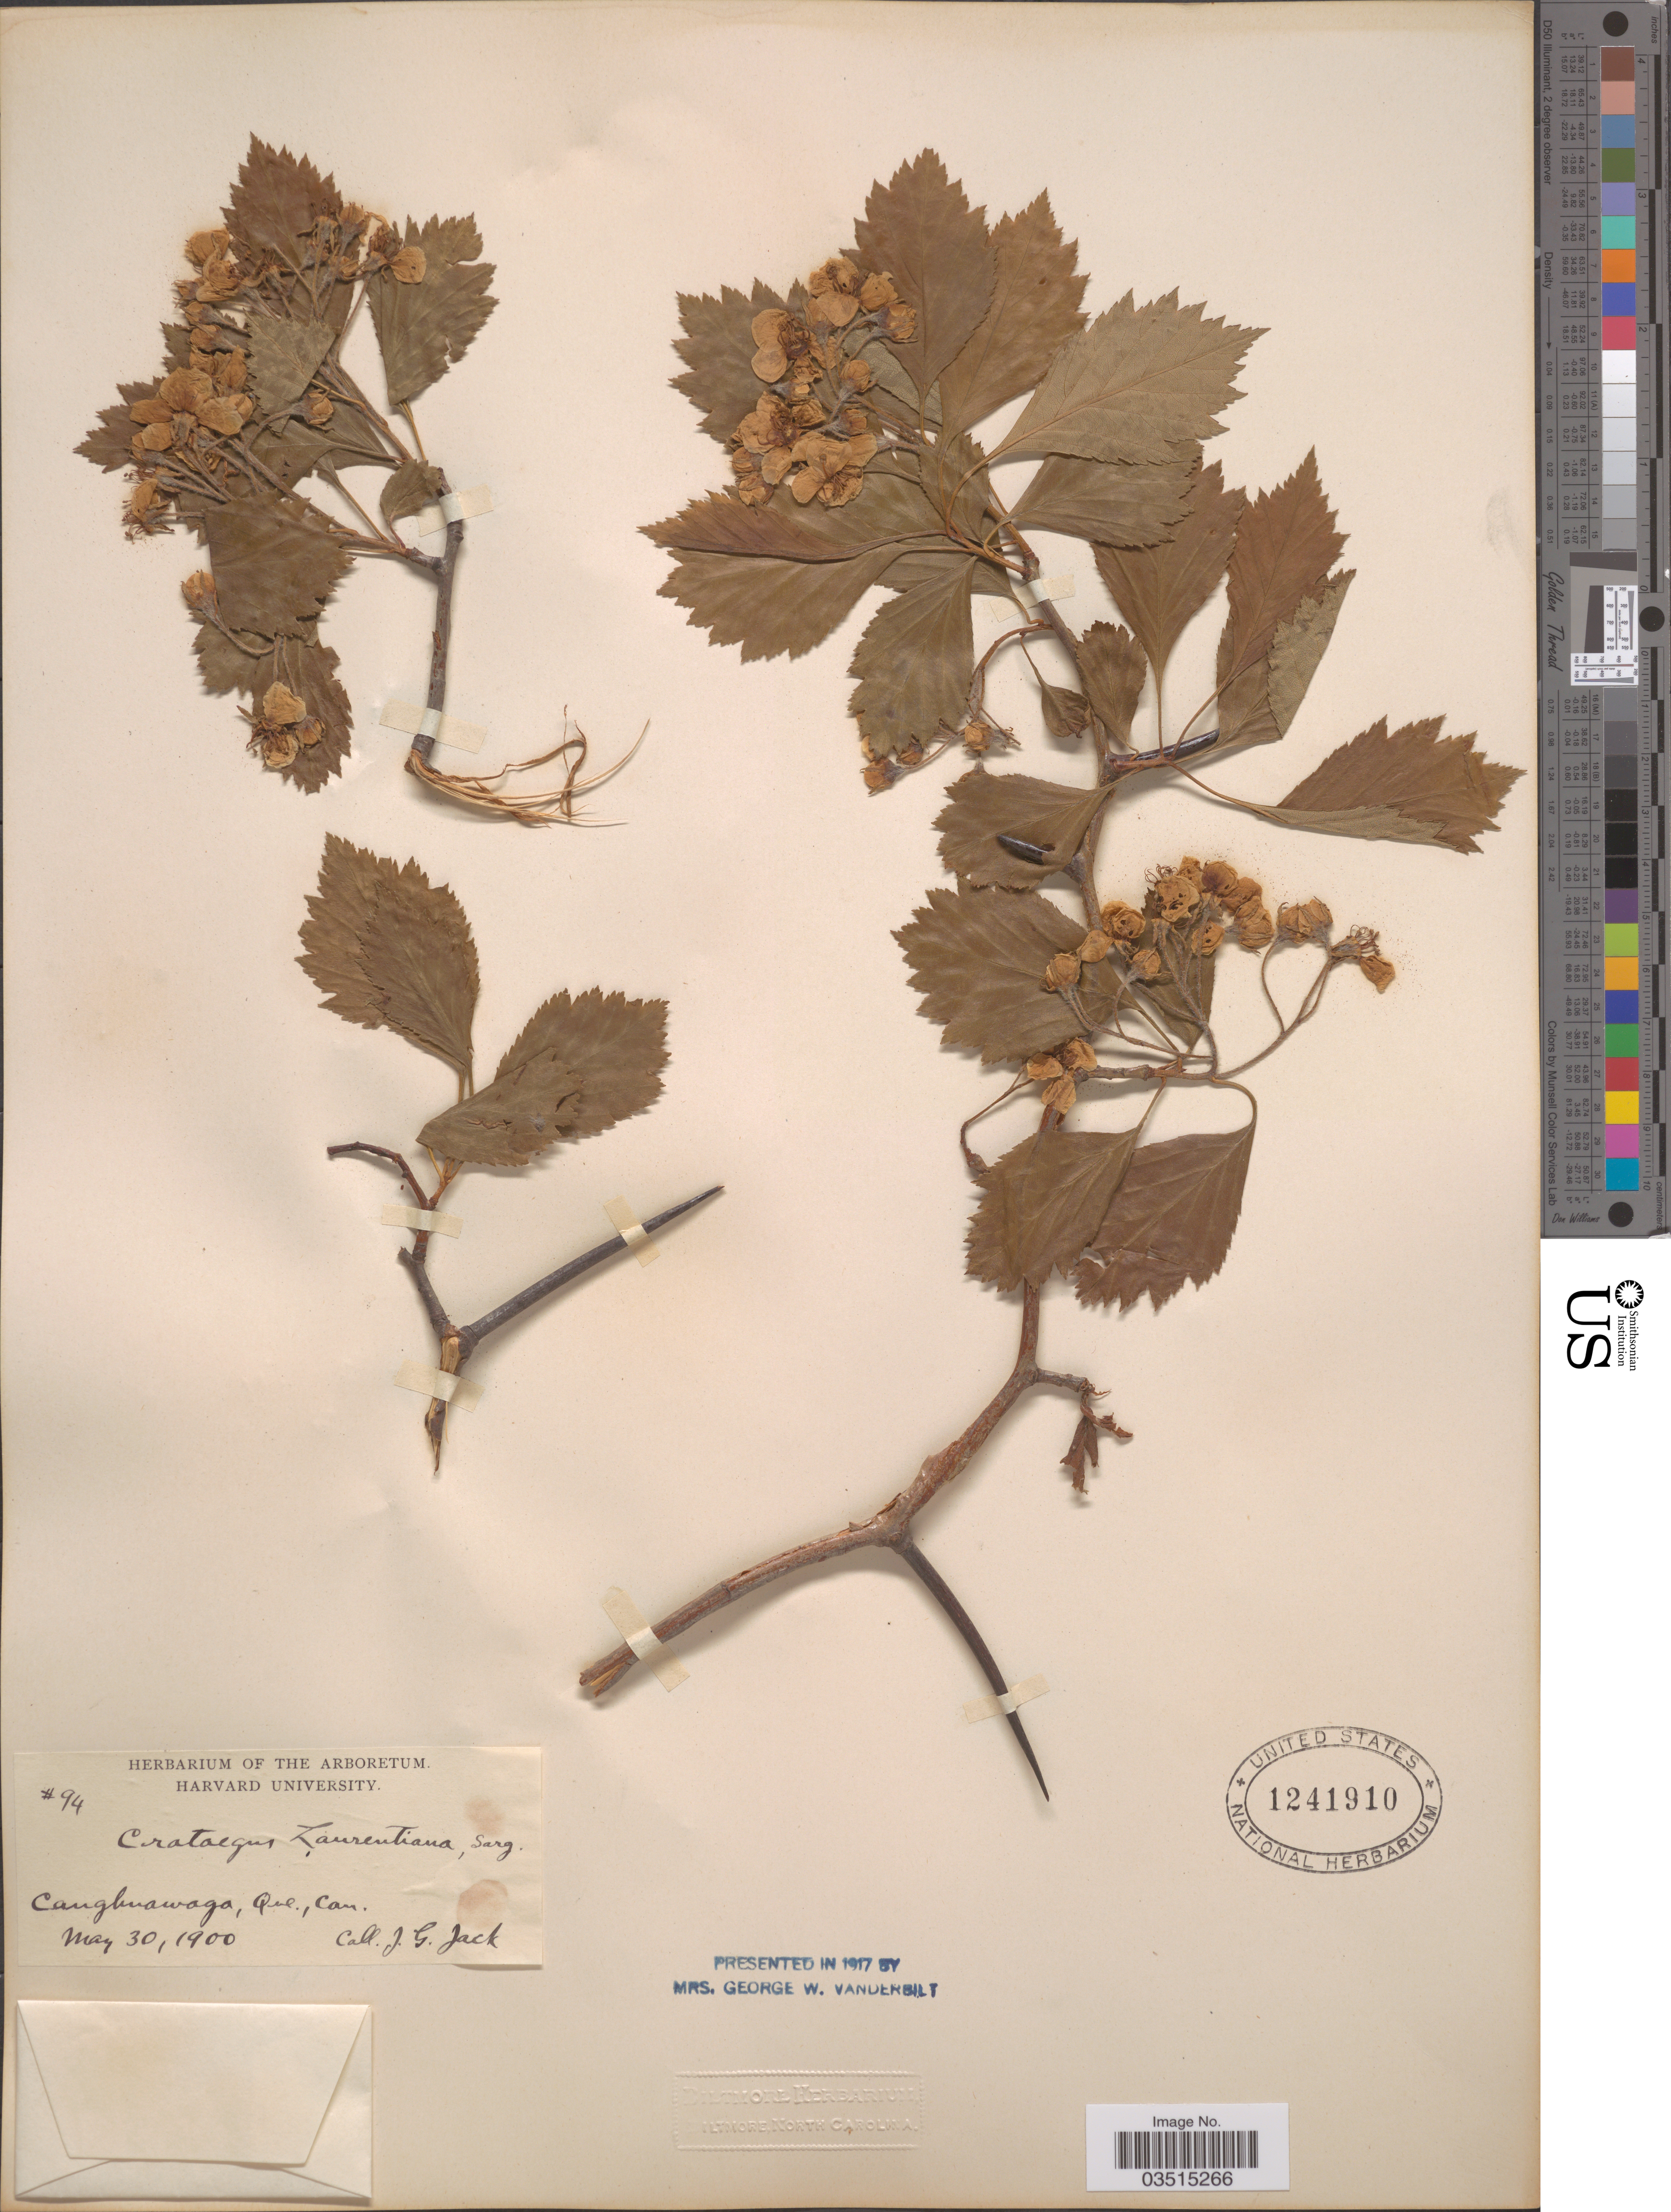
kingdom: Plantae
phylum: Tracheophyta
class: Magnoliopsida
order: Rosales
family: Rosaceae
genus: Crataegus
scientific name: Crataegus laurentiana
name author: Sarg.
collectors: J. G. Jack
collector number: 94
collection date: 1900-05-30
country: Canada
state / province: Quebec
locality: Caughnawaga.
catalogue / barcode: US 1241910